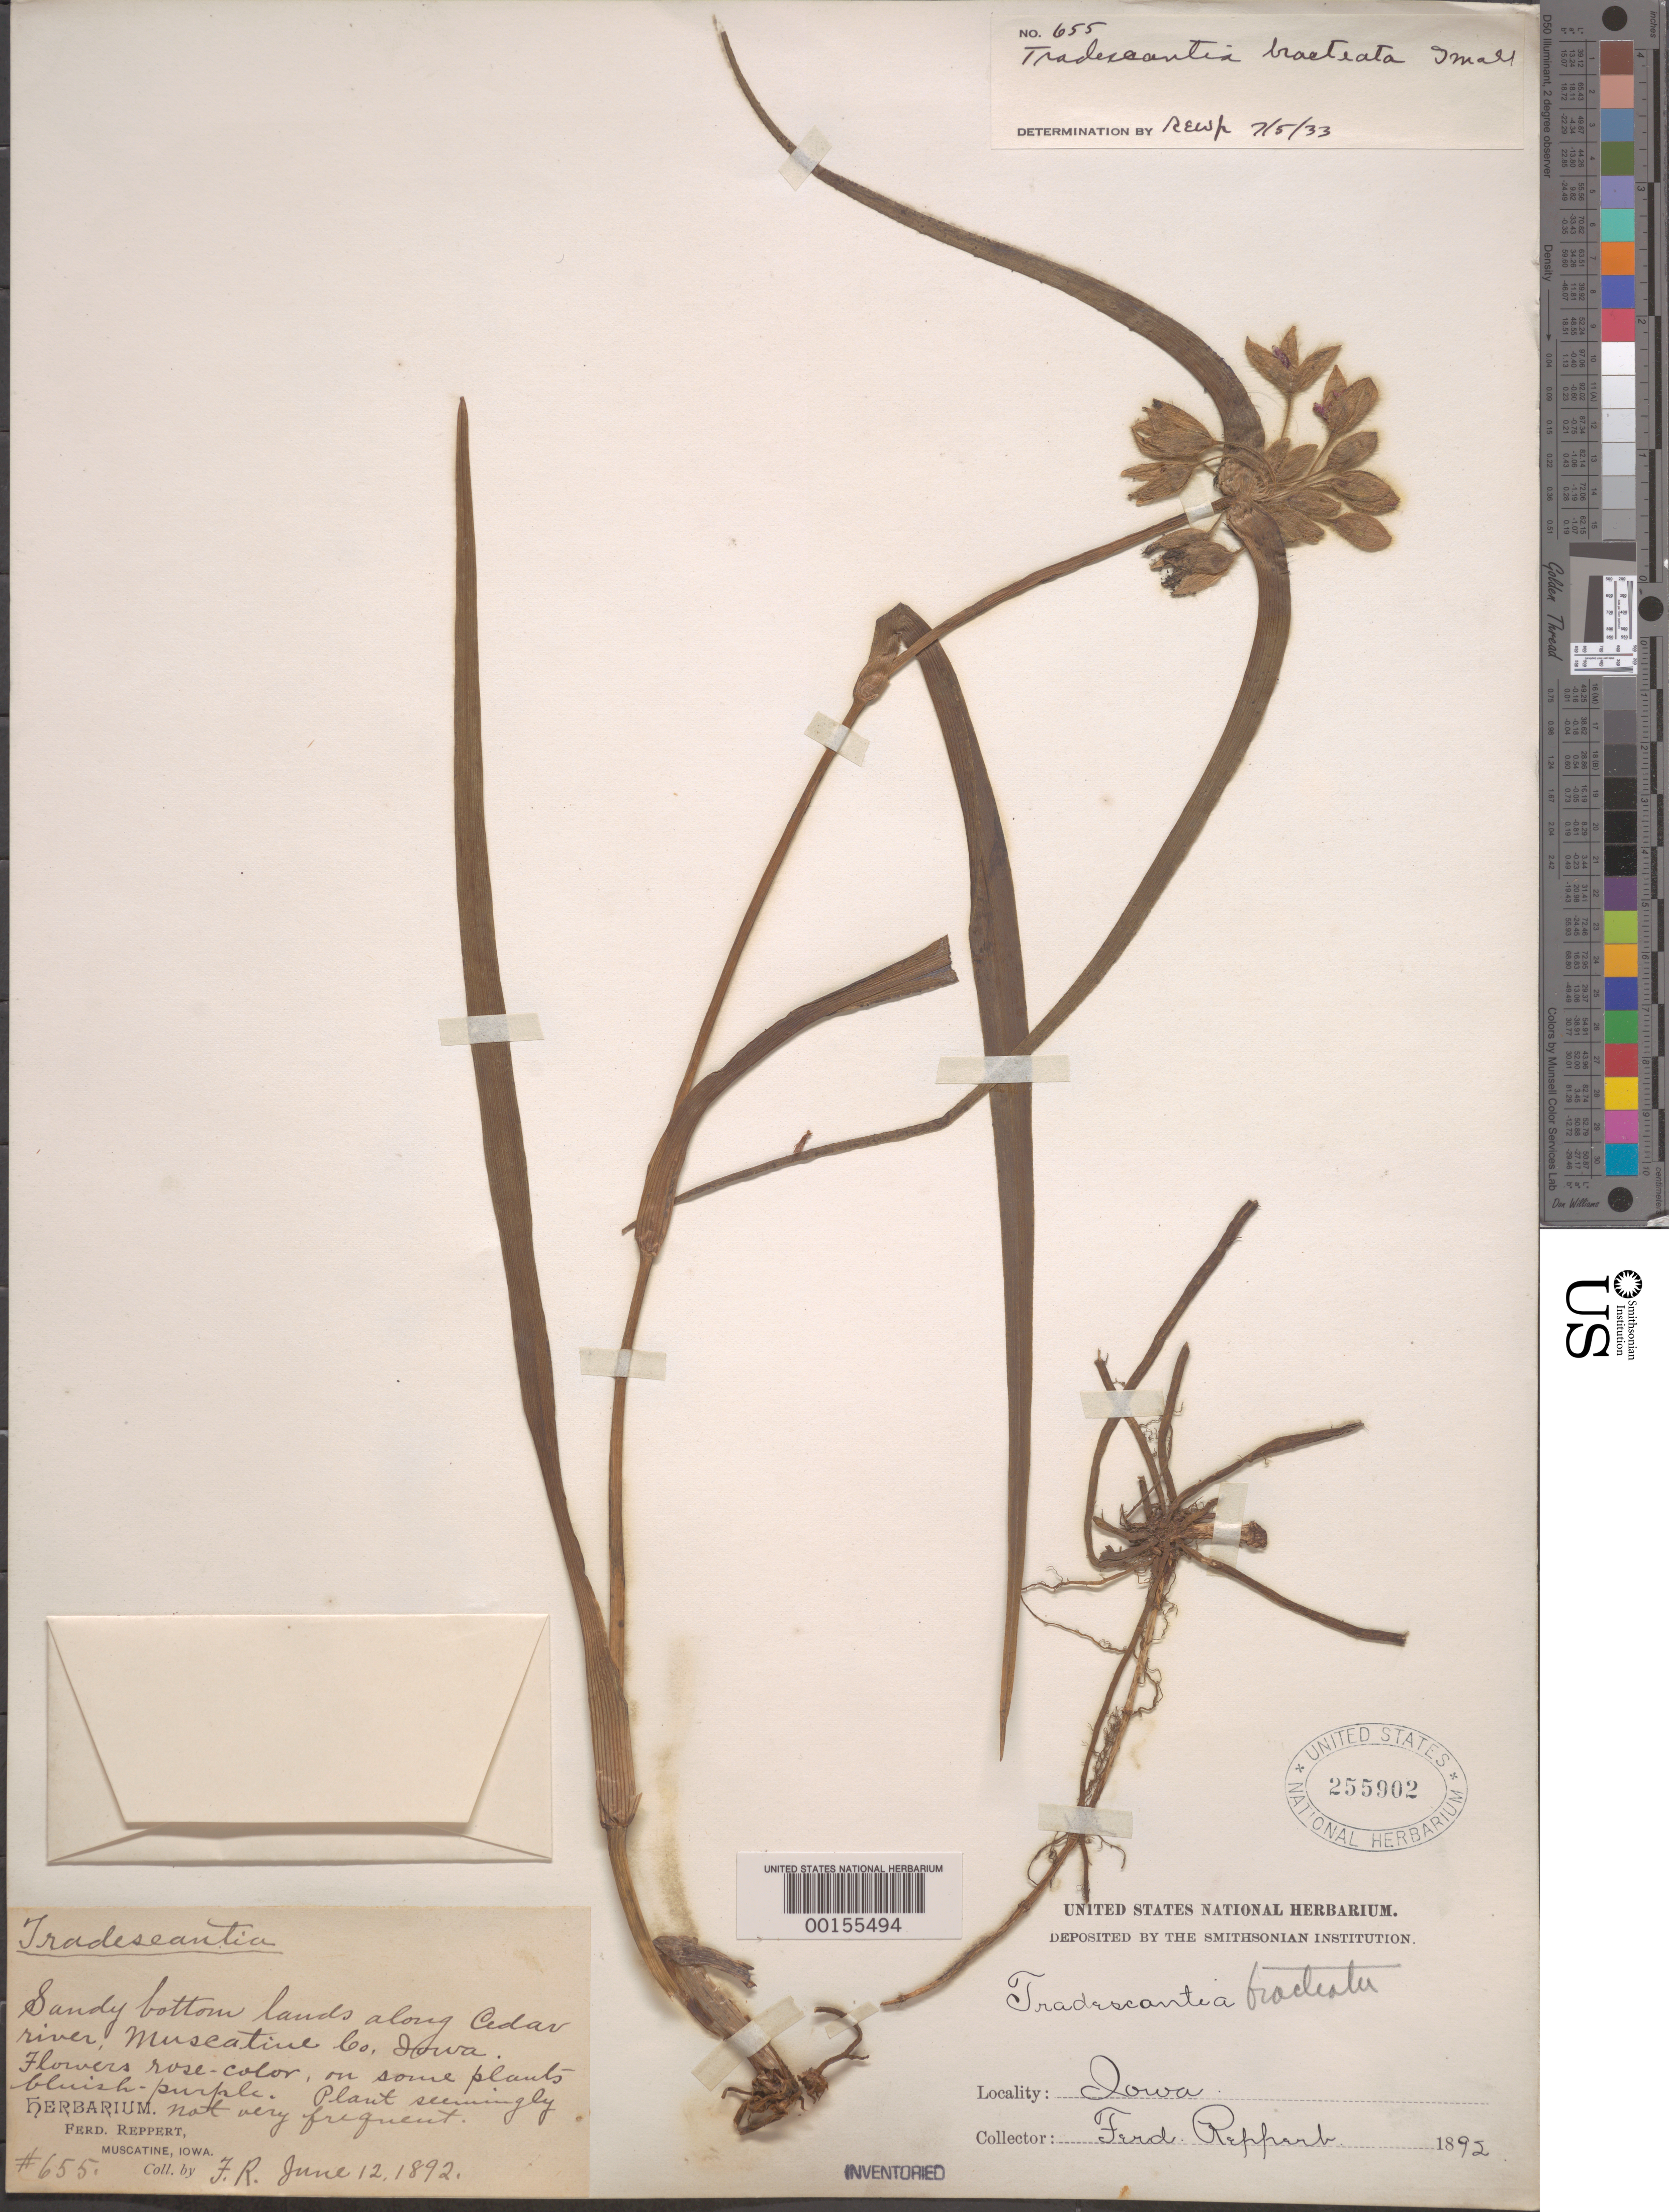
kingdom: Plantae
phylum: Tracheophyta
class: Liliopsida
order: Commelinales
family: Commelinaceae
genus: Tradescantia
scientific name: Tradescantia bracteata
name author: Small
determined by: REW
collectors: F. Reppert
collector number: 655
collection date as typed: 12 Jun 1892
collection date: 1892-06-12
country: United States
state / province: Iowa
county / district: Muscatine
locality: Cedar river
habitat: Riverbank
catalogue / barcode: US 255902